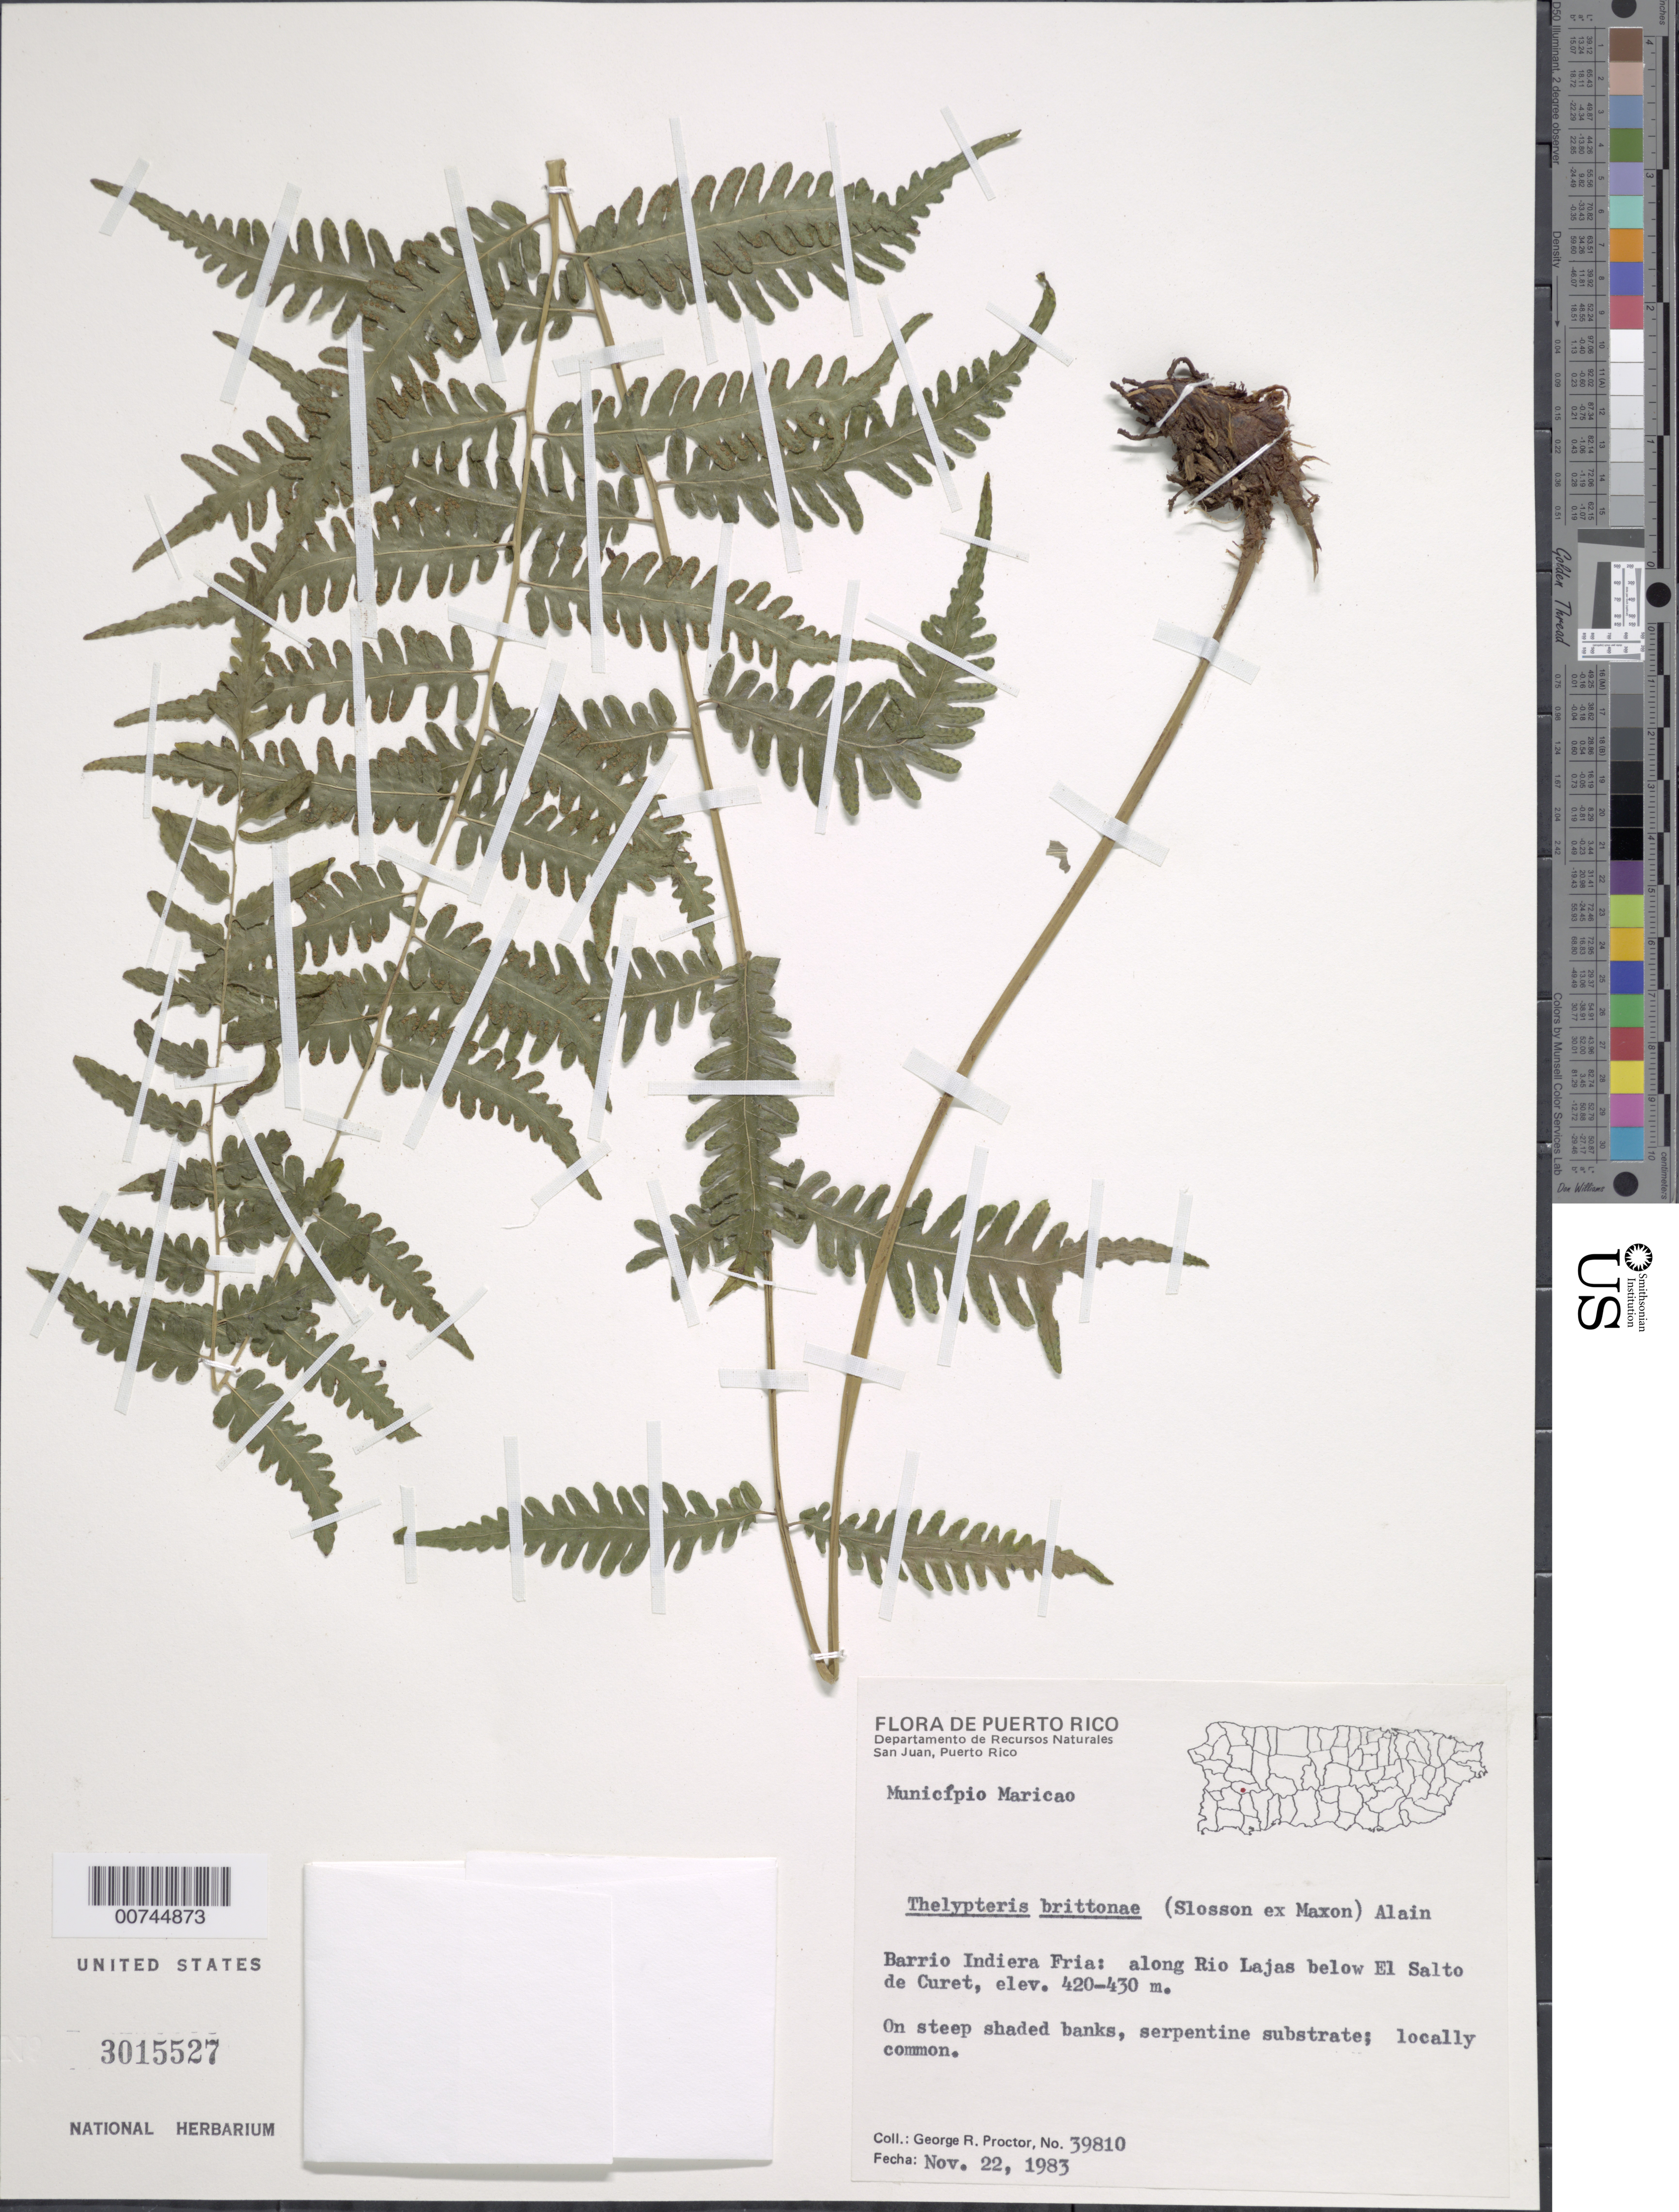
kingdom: Plantae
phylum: Tracheophyta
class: Polypodiopsida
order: Polypodiales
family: Thelypteridaceae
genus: Goniopteris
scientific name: Goniopteris brittonae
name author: (Slosson ex Maxon) Ching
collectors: G. R. Proctor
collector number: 39810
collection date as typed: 22 Nov 1983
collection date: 1983-11-22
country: Puerto Rico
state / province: Maricao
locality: Barrio Indiera Fría: along Rio Lajas below El Salto de Curet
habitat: On steep shaded banks, serpentine substrate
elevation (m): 420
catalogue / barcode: US 3015527